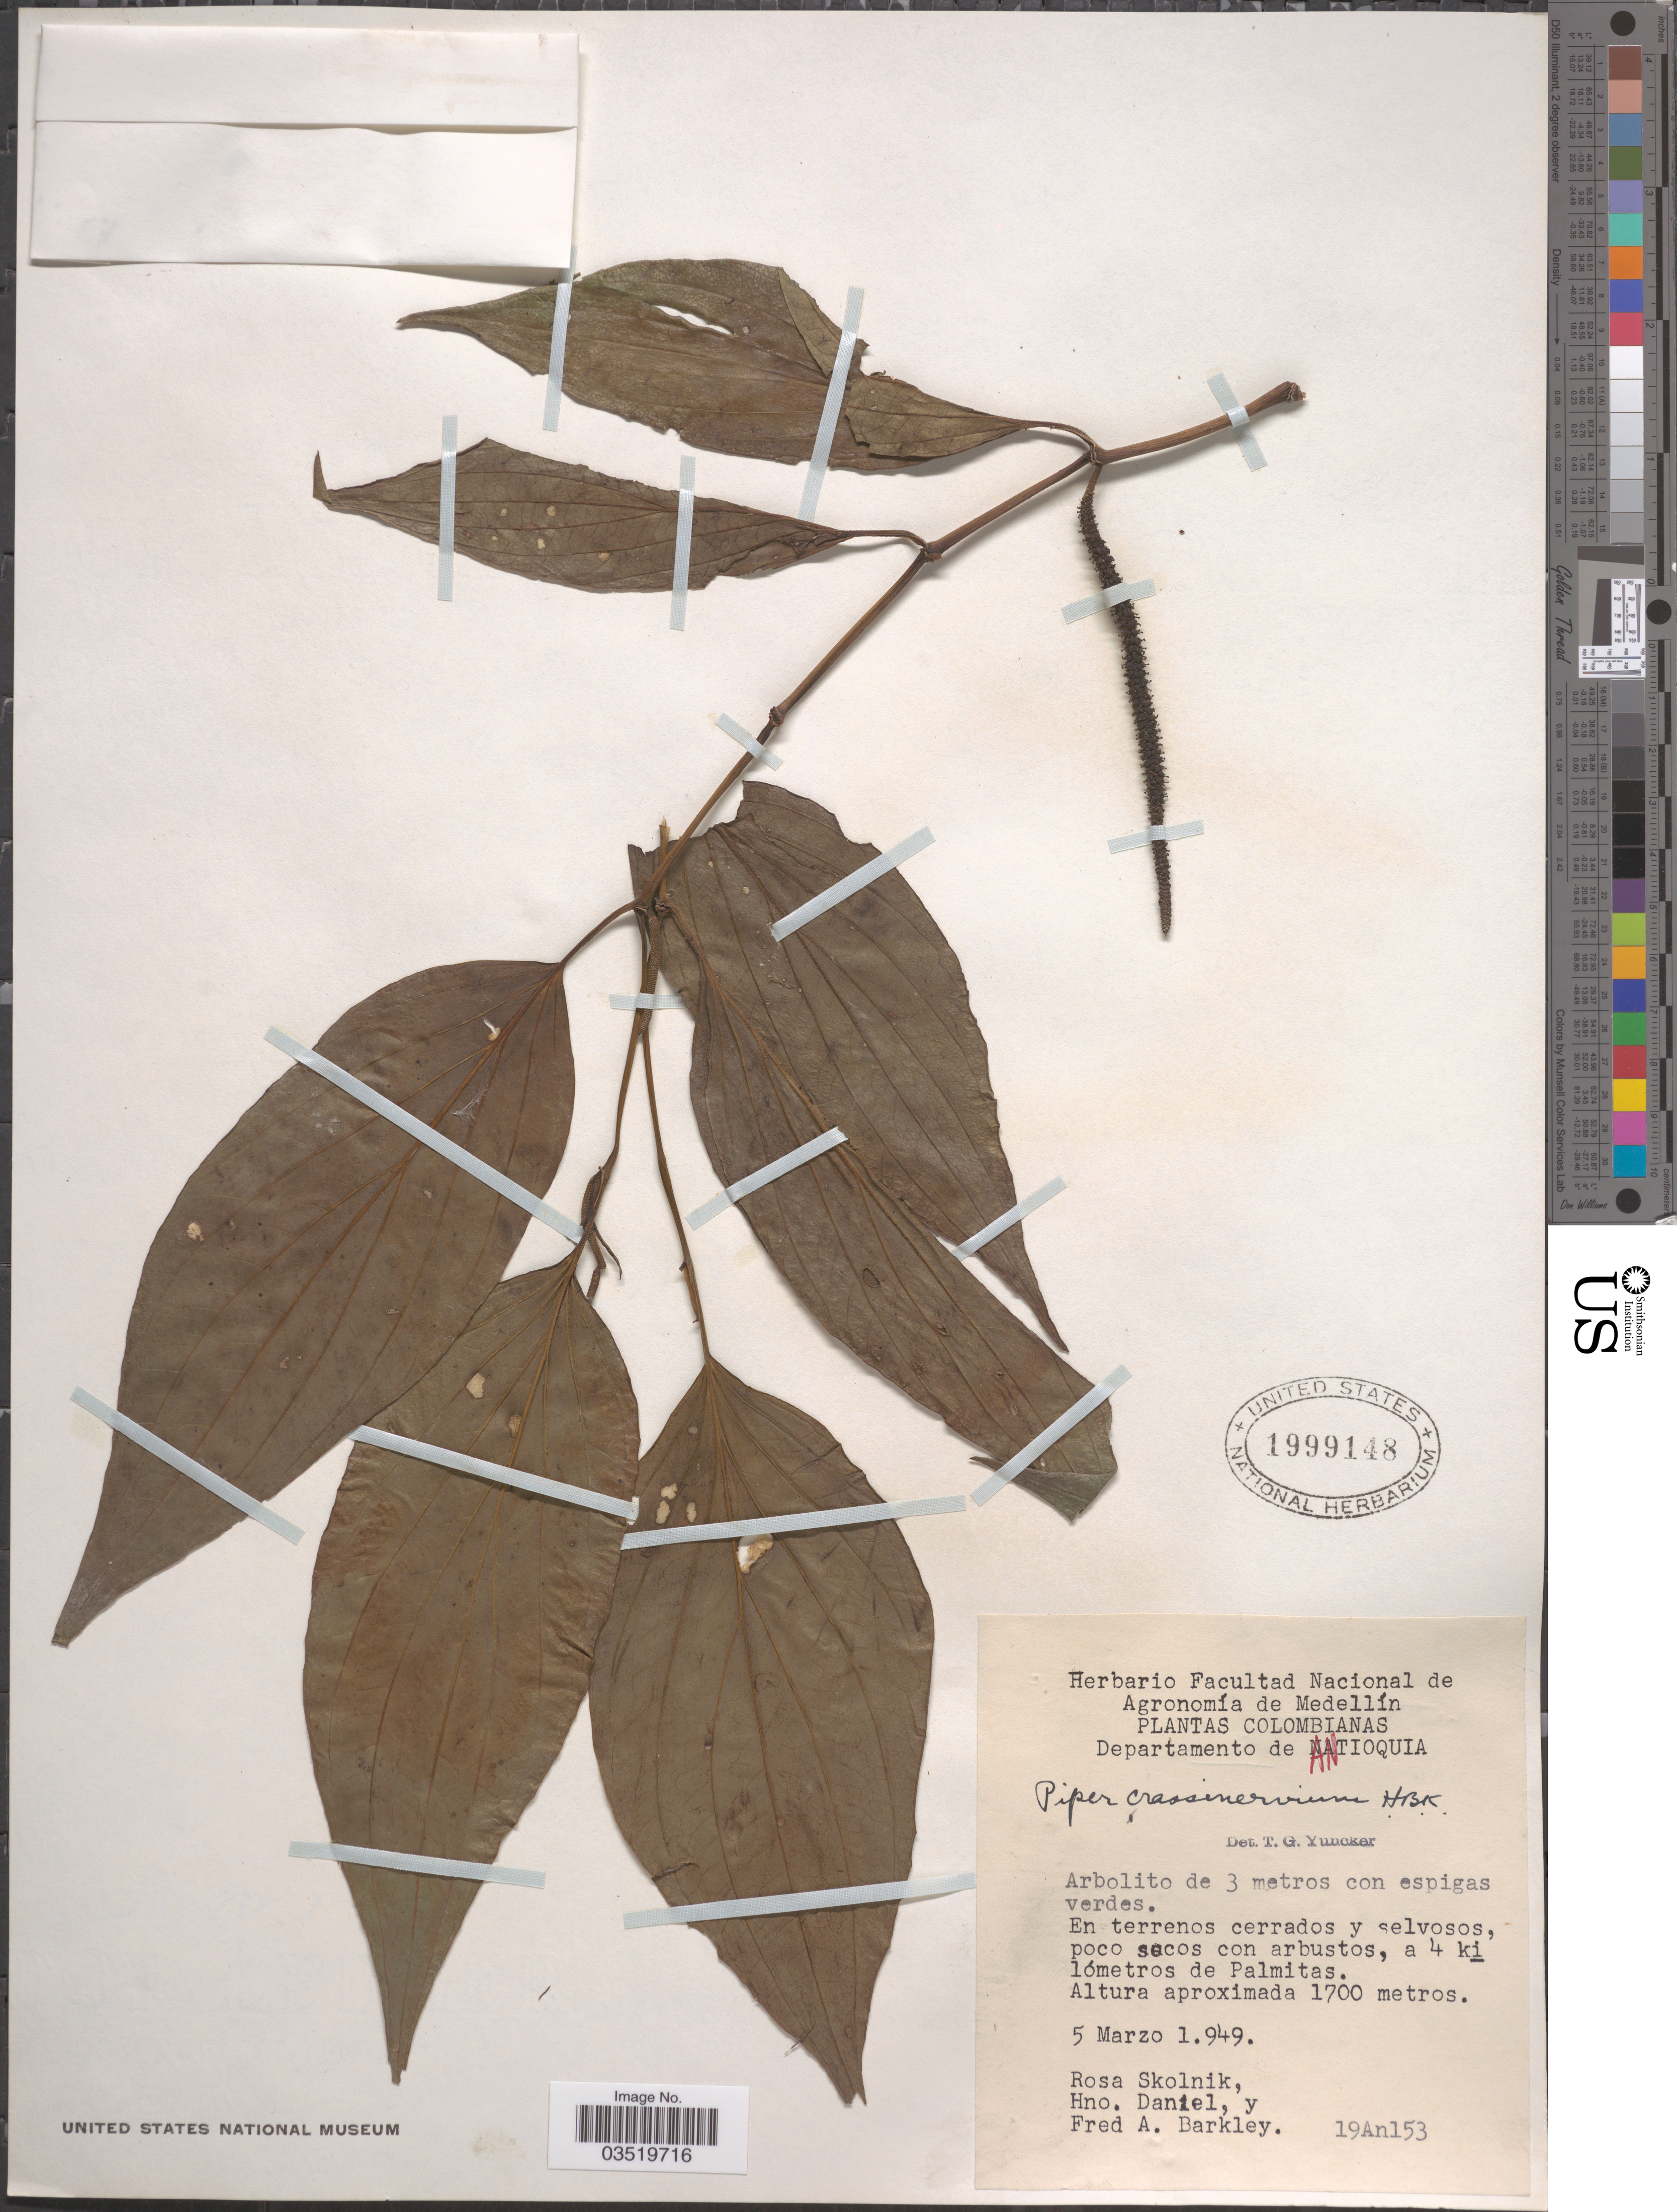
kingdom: Plantae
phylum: Tracheophyta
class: Magnoliopsida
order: Piperales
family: Piperaceae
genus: Piper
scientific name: Piper crassinervium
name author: Kunth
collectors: R. Skolnik, Bro. Daniel & F. A. Barkley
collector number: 19An153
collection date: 1949-03-05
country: Colombia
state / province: Antioquia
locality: Departamento de Antioquia. En terrenos cerrados y selvosos, poco secos con arbustos, a 4 kilómetros de Palmitas.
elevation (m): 1700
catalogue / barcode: US 1999148